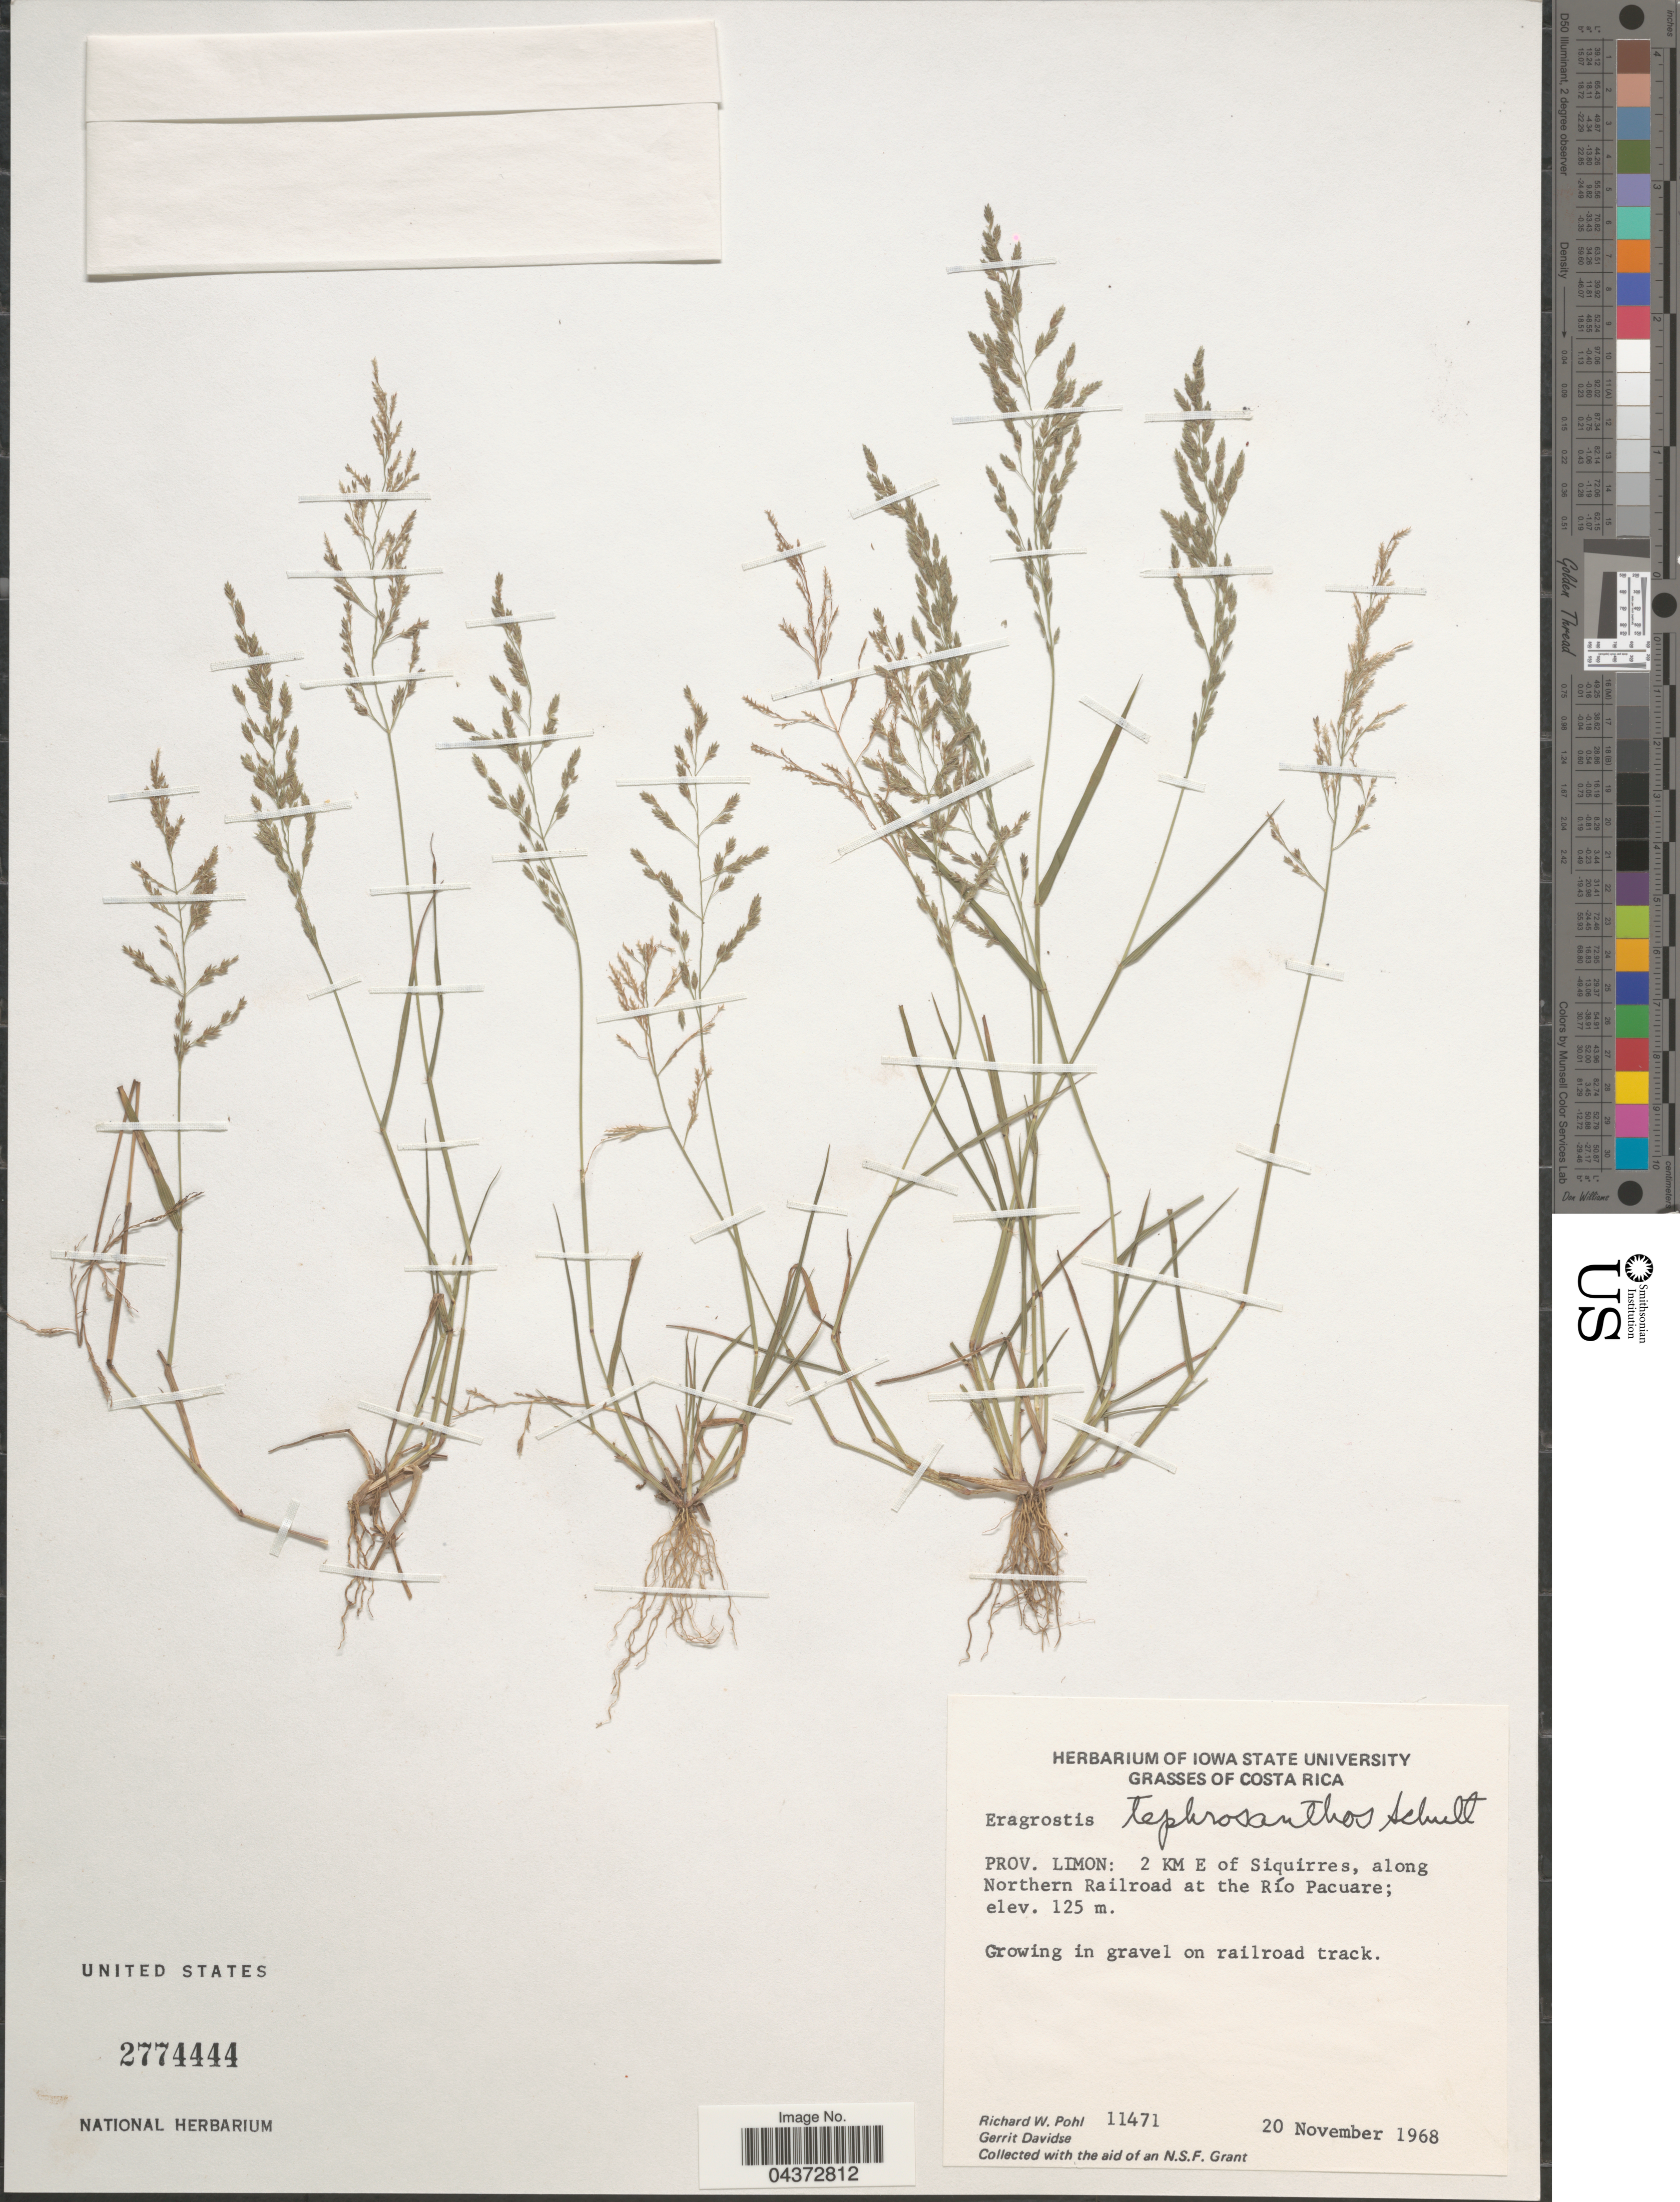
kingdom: Plantae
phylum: Tracheophyta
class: Liliopsida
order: Poales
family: Poaceae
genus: Eragrostis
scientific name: Eragrostis pectinacea var. miserrima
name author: (E. Fourn.) Reeder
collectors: R. W. Pohl & G. Davidse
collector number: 11471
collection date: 1968-11-20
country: Costa Rica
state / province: Limón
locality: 2 KM E of Siquirres, along Northern Railroad at the Río Pacuare. On railroad track.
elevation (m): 125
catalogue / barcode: US 2774444